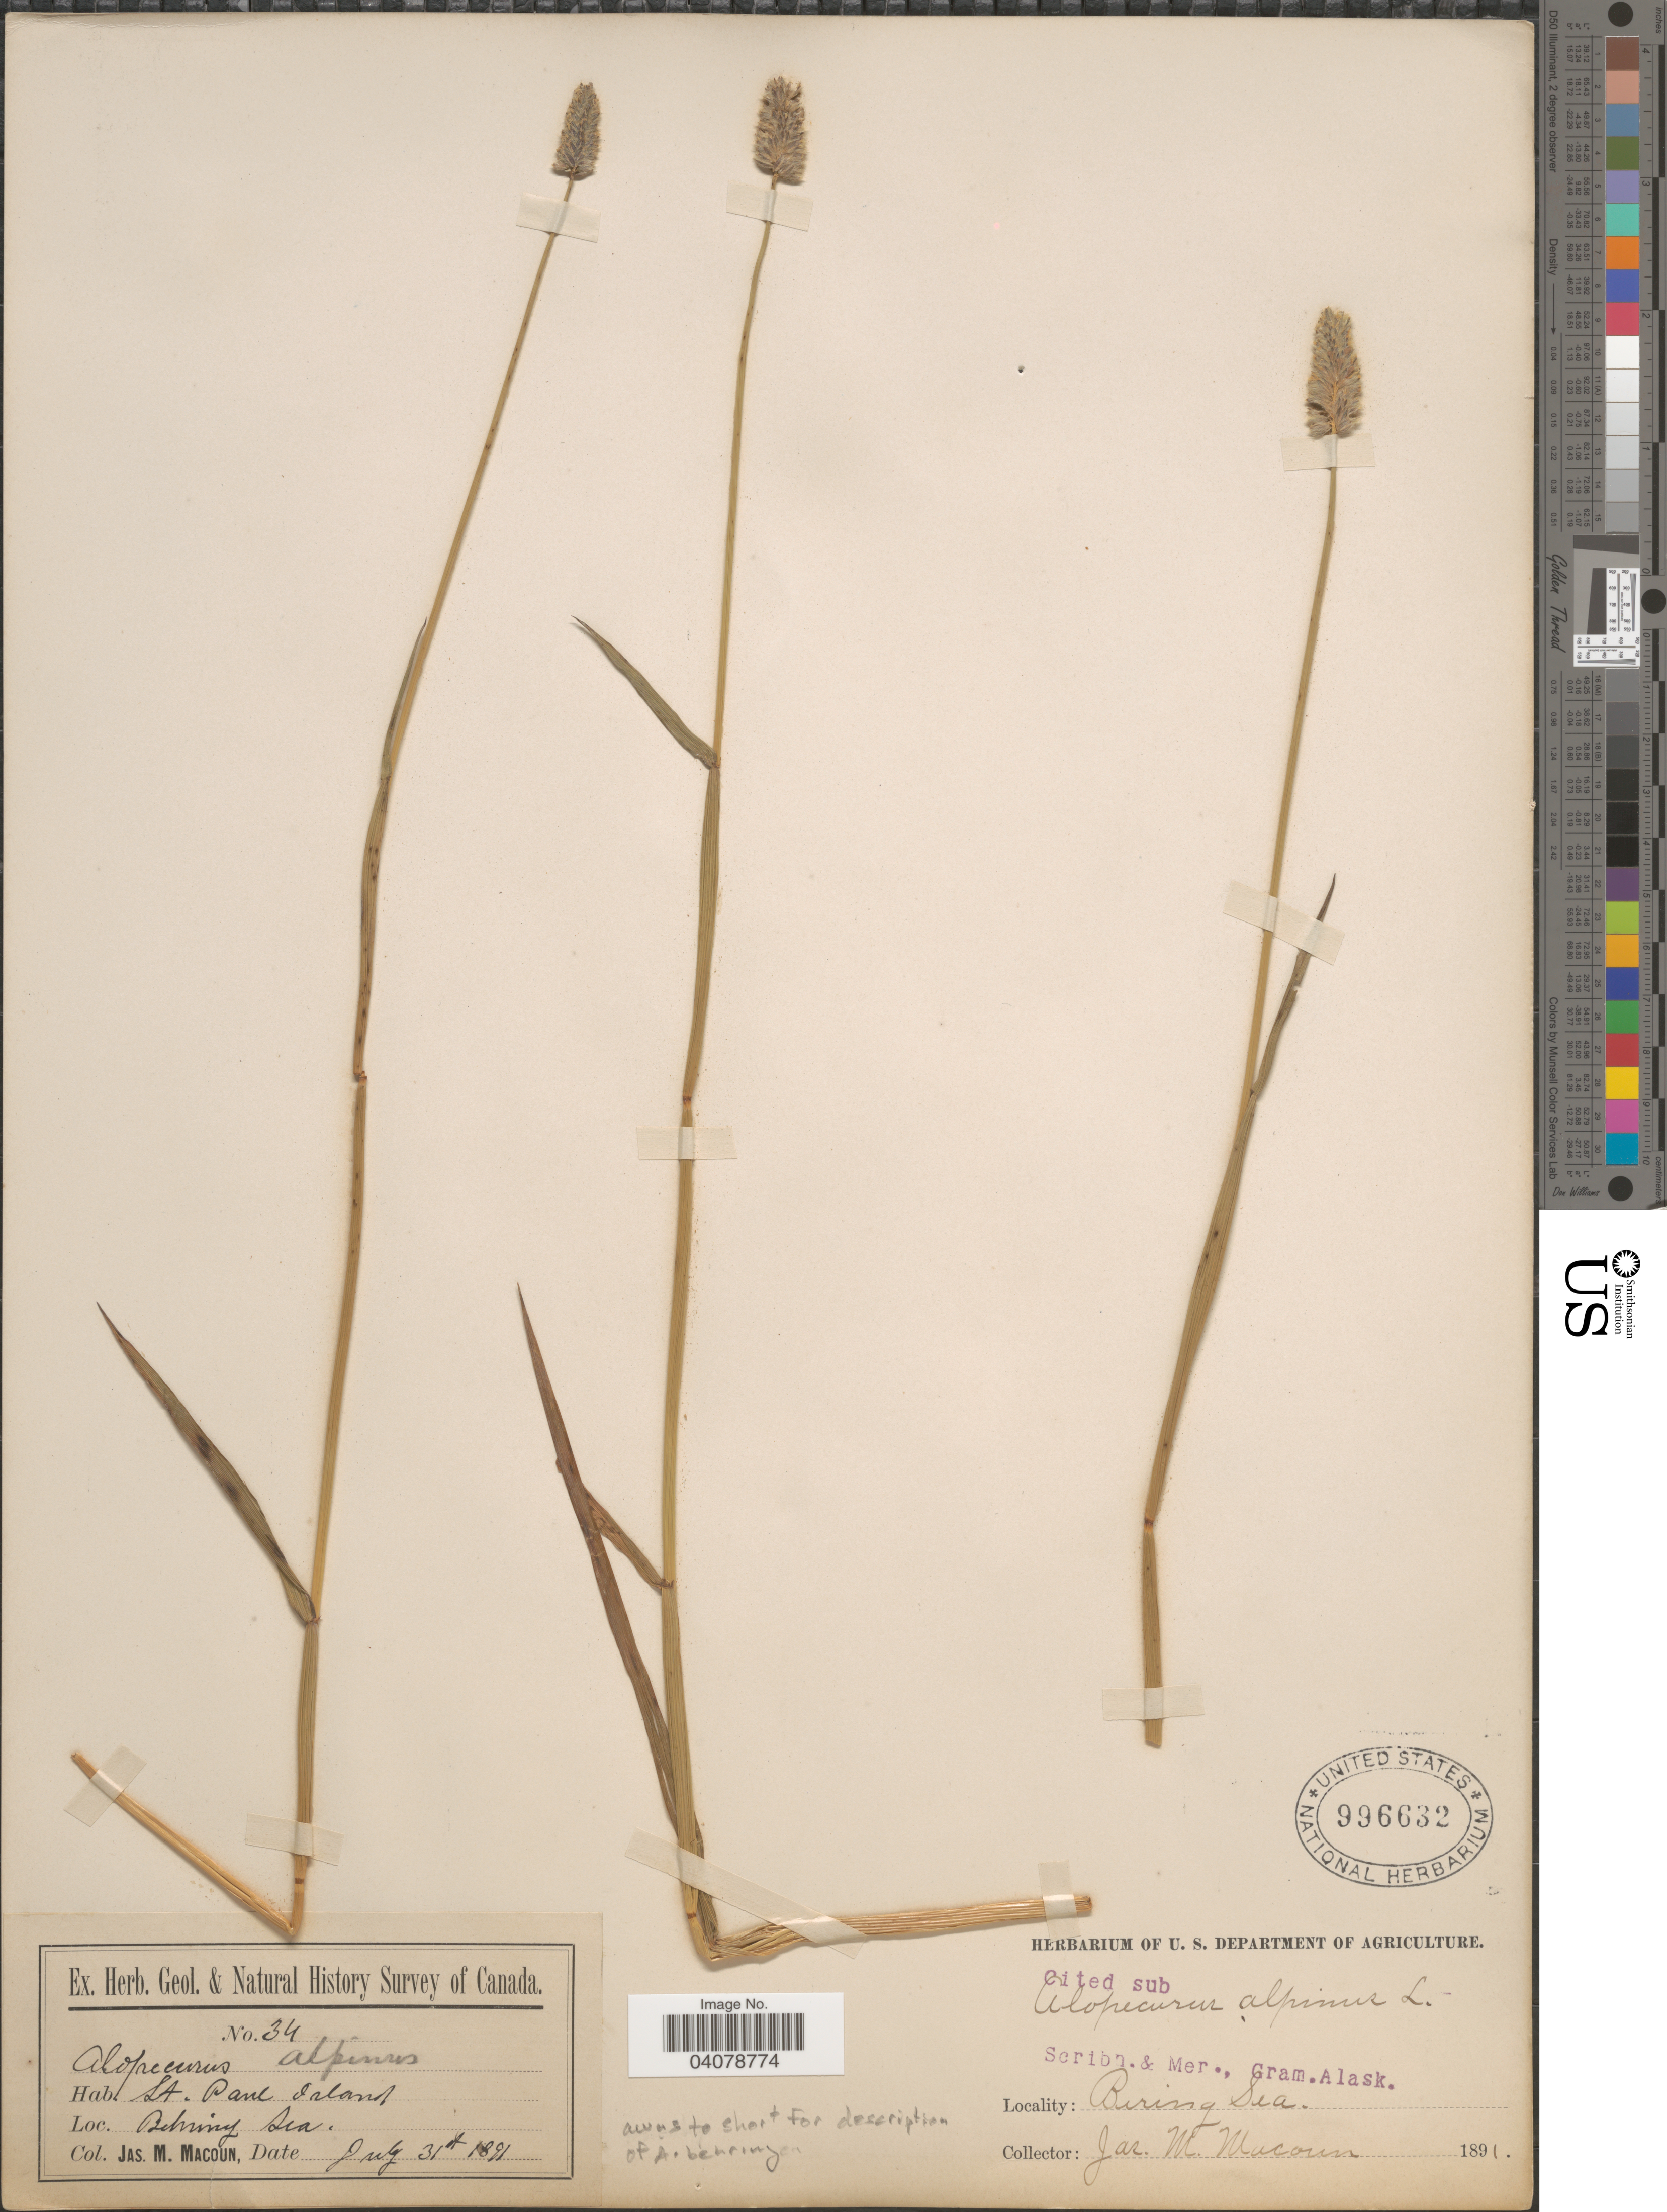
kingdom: Plantae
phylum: Tracheophyta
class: Liliopsida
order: Poales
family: Poaceae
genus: Alopecurus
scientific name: Alopecurus magellanicus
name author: Lam.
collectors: J. M. Macoun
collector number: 34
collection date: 1891-07-31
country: United States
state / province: Alaska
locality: Herb. Geol. & Natural History Survey of Canada. St. Paul Island. Behring Sea.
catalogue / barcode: US 996632